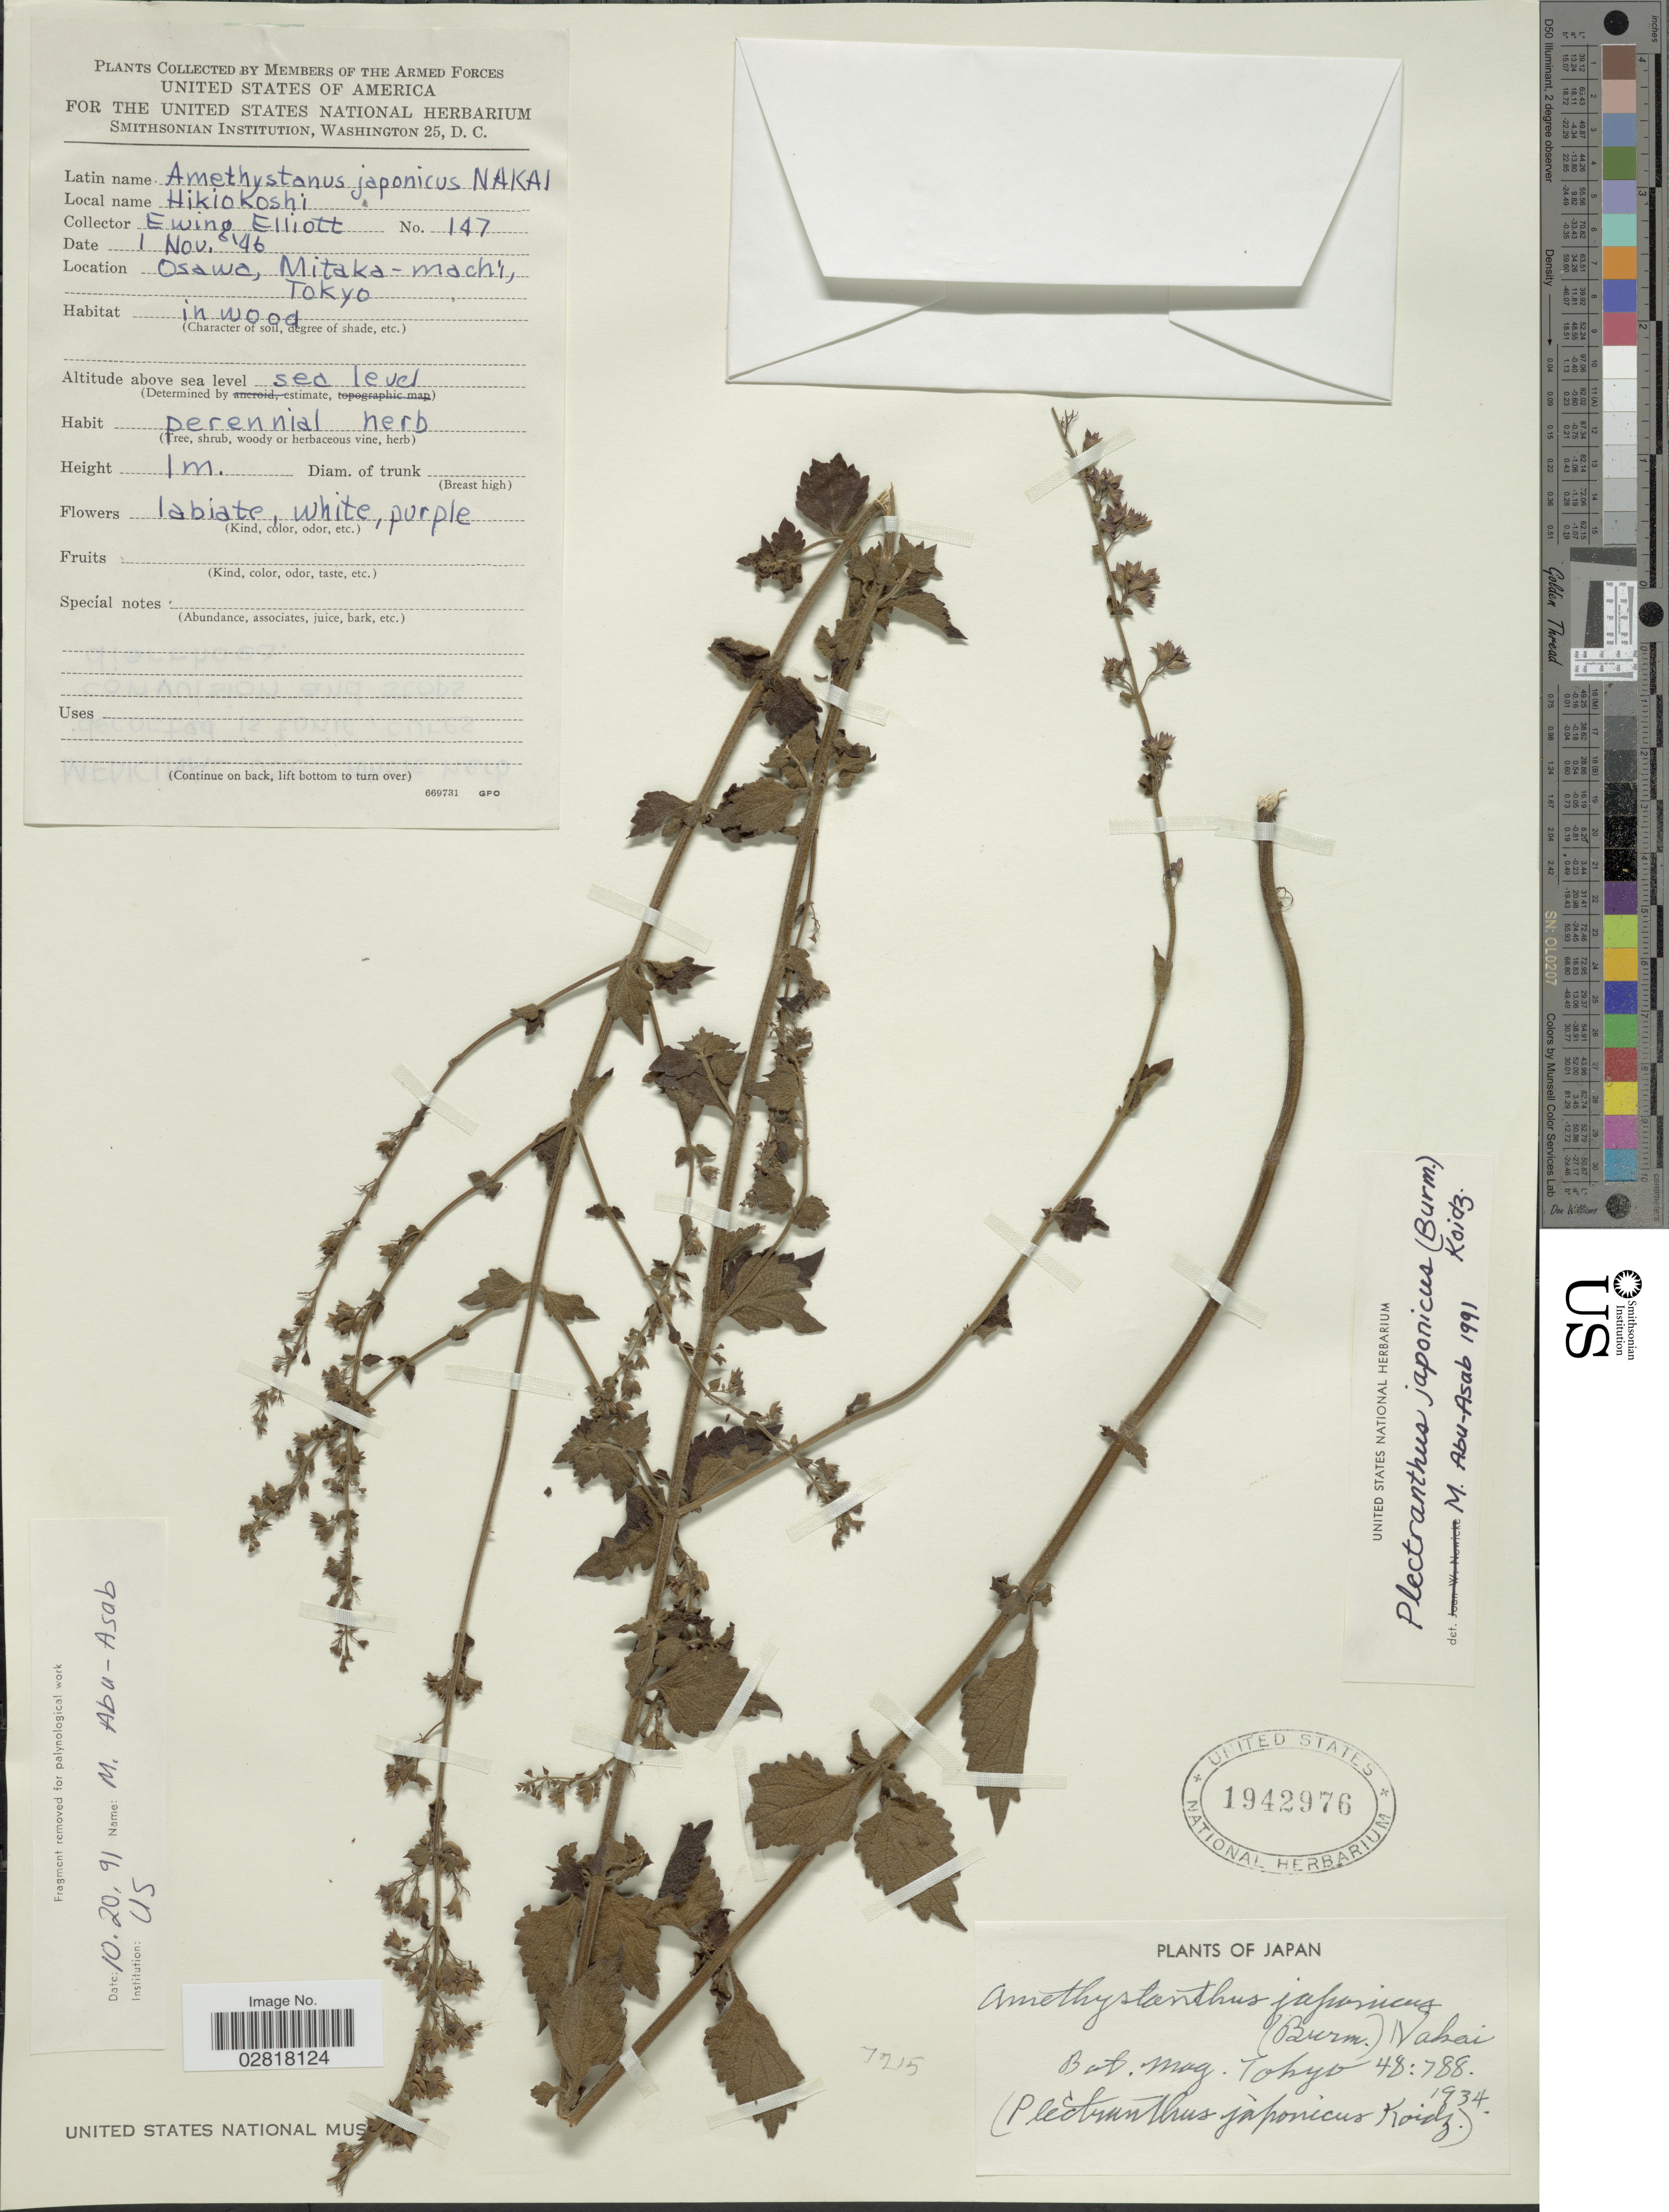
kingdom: Plantae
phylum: Tracheophyta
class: Magnoliopsida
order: Lamiales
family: Lamiaceae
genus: Plectranthus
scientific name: Plectranthus japonicus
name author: (Burm. f.) Koidz.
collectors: E. Elliott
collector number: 147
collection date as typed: Transcribed d/m/y: 1/11/46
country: Japan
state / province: Tokyo, Federal City of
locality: Osawa, Mitaka-machi, Tokyo.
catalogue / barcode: US 1942976